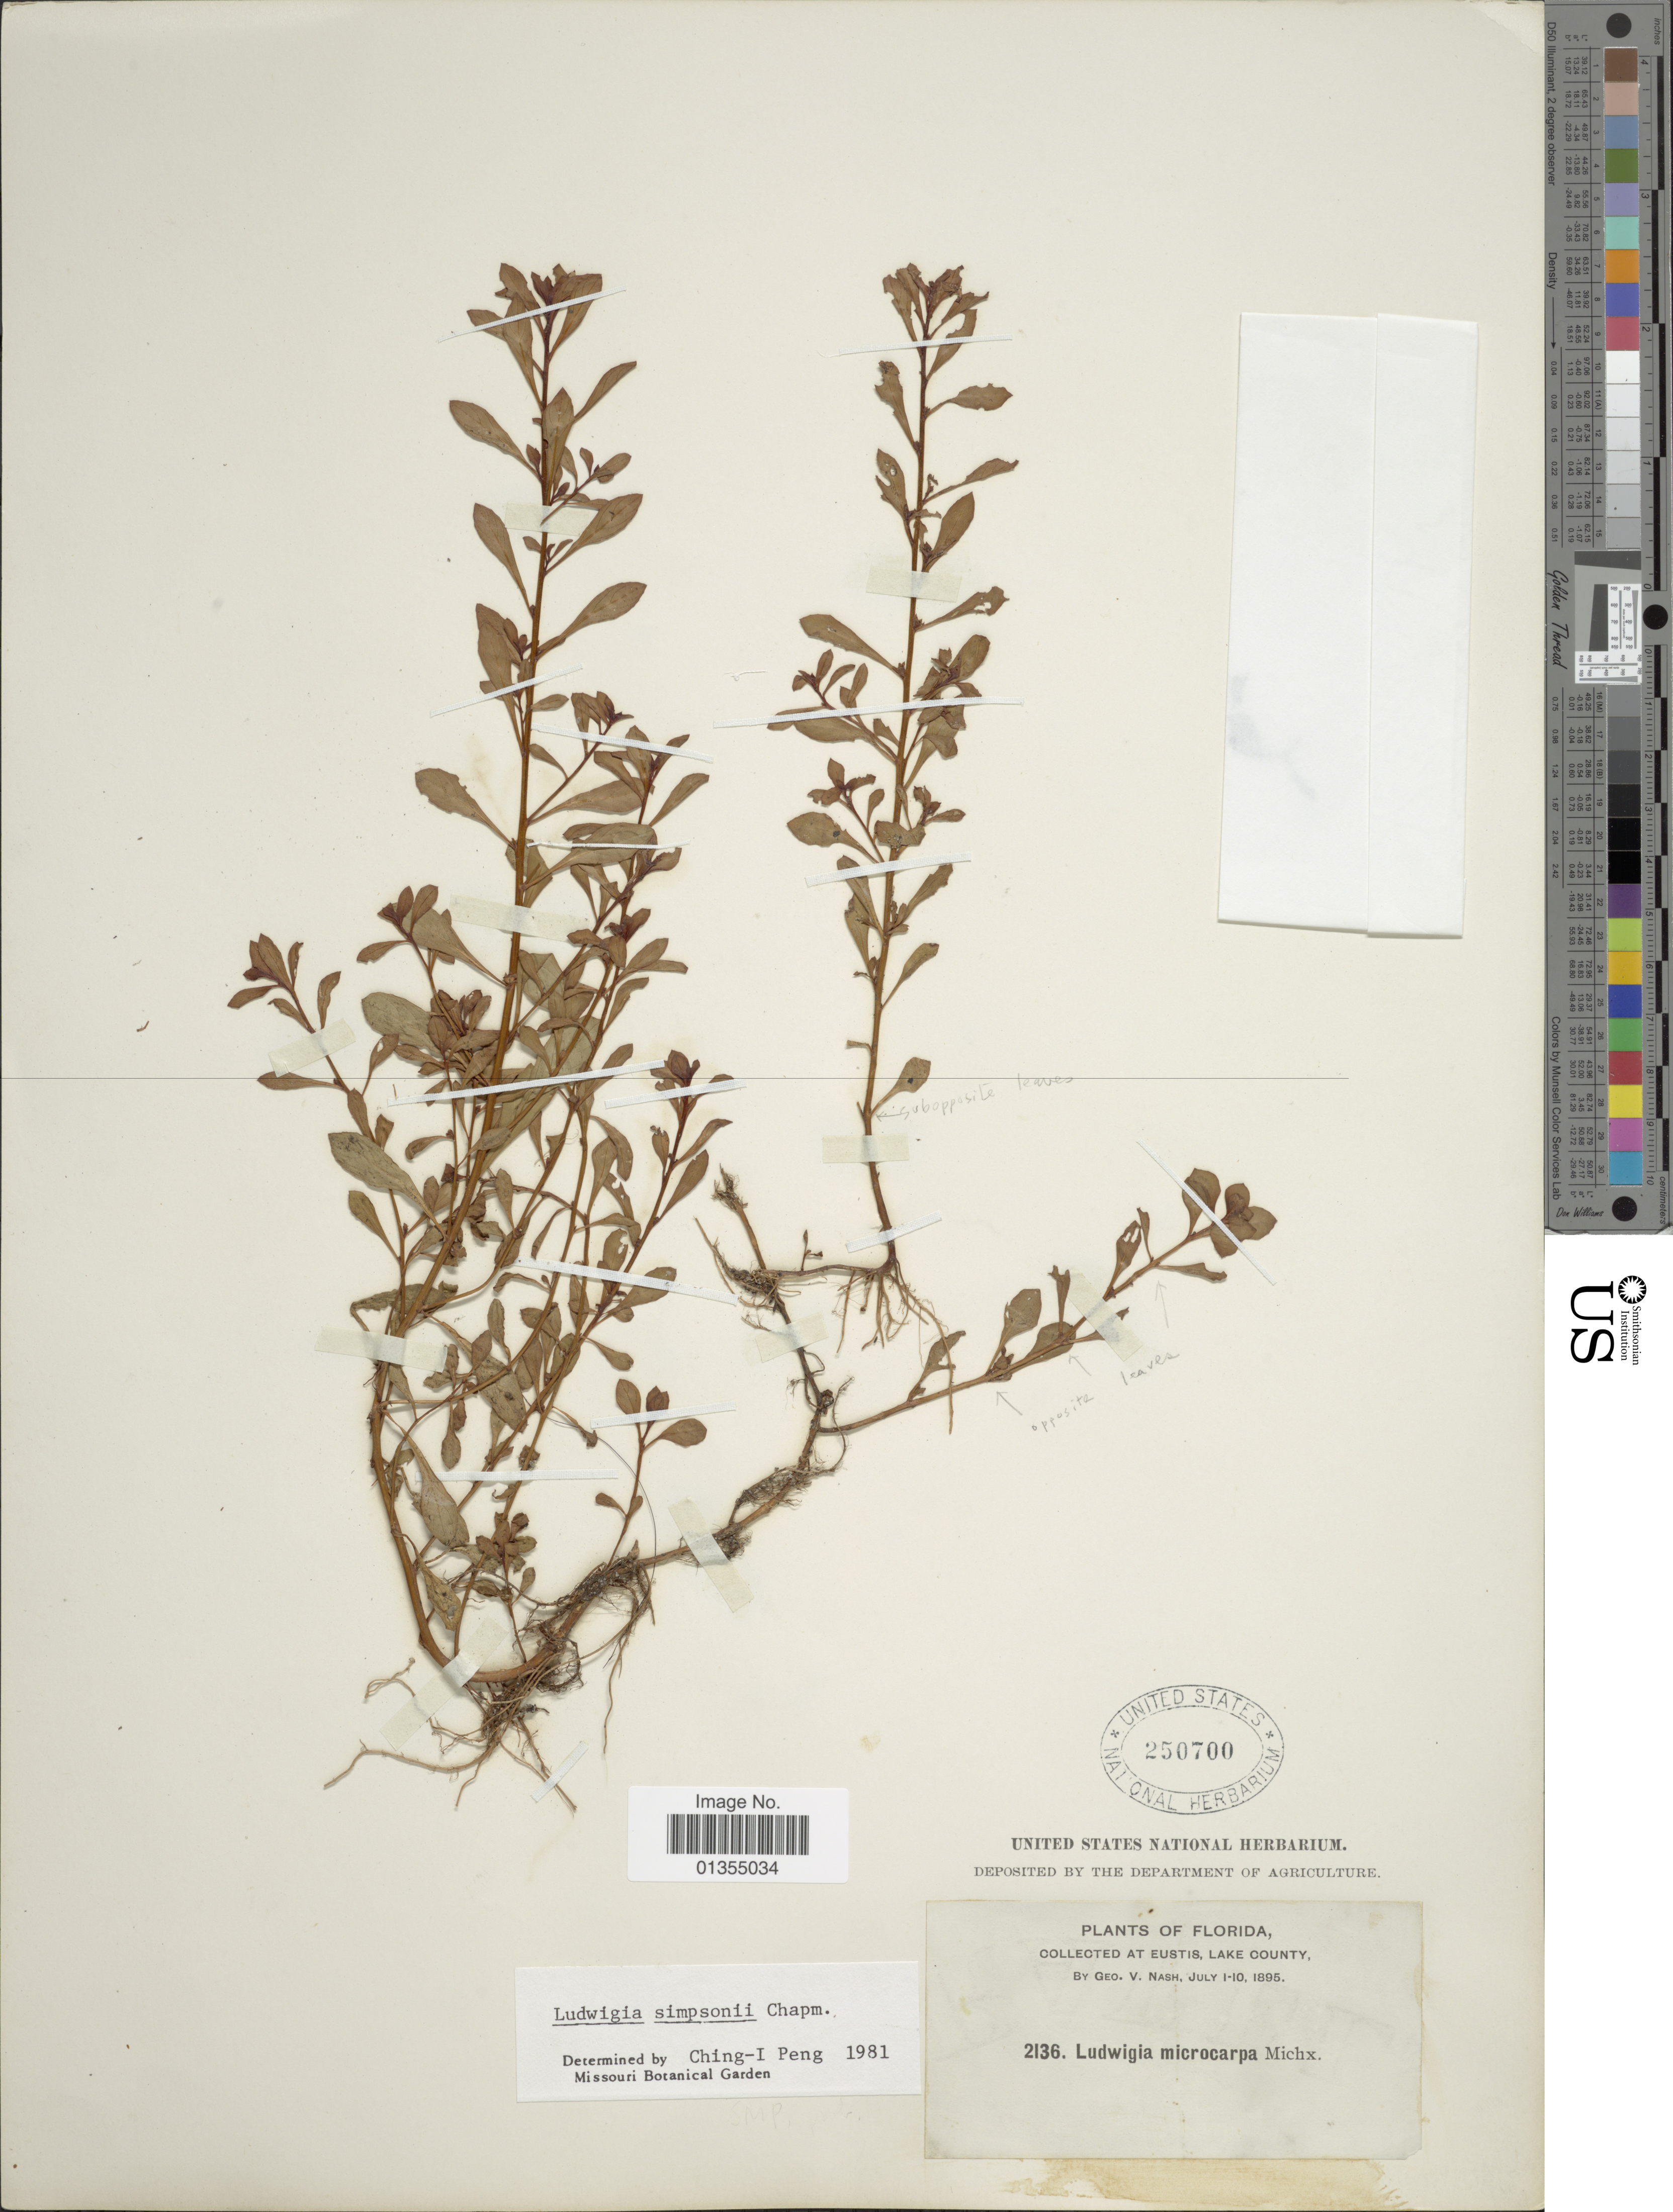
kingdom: Plantae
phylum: Tracheophyta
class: Magnoliopsida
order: Myrtales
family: Onagraceae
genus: Ludwigia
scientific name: Ludwigia simpsonii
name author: Chapm.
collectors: G. V. Nash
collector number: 2136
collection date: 1895-07-01/1895-07-10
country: United States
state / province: Florida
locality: Eustis, Lake County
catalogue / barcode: US 250700